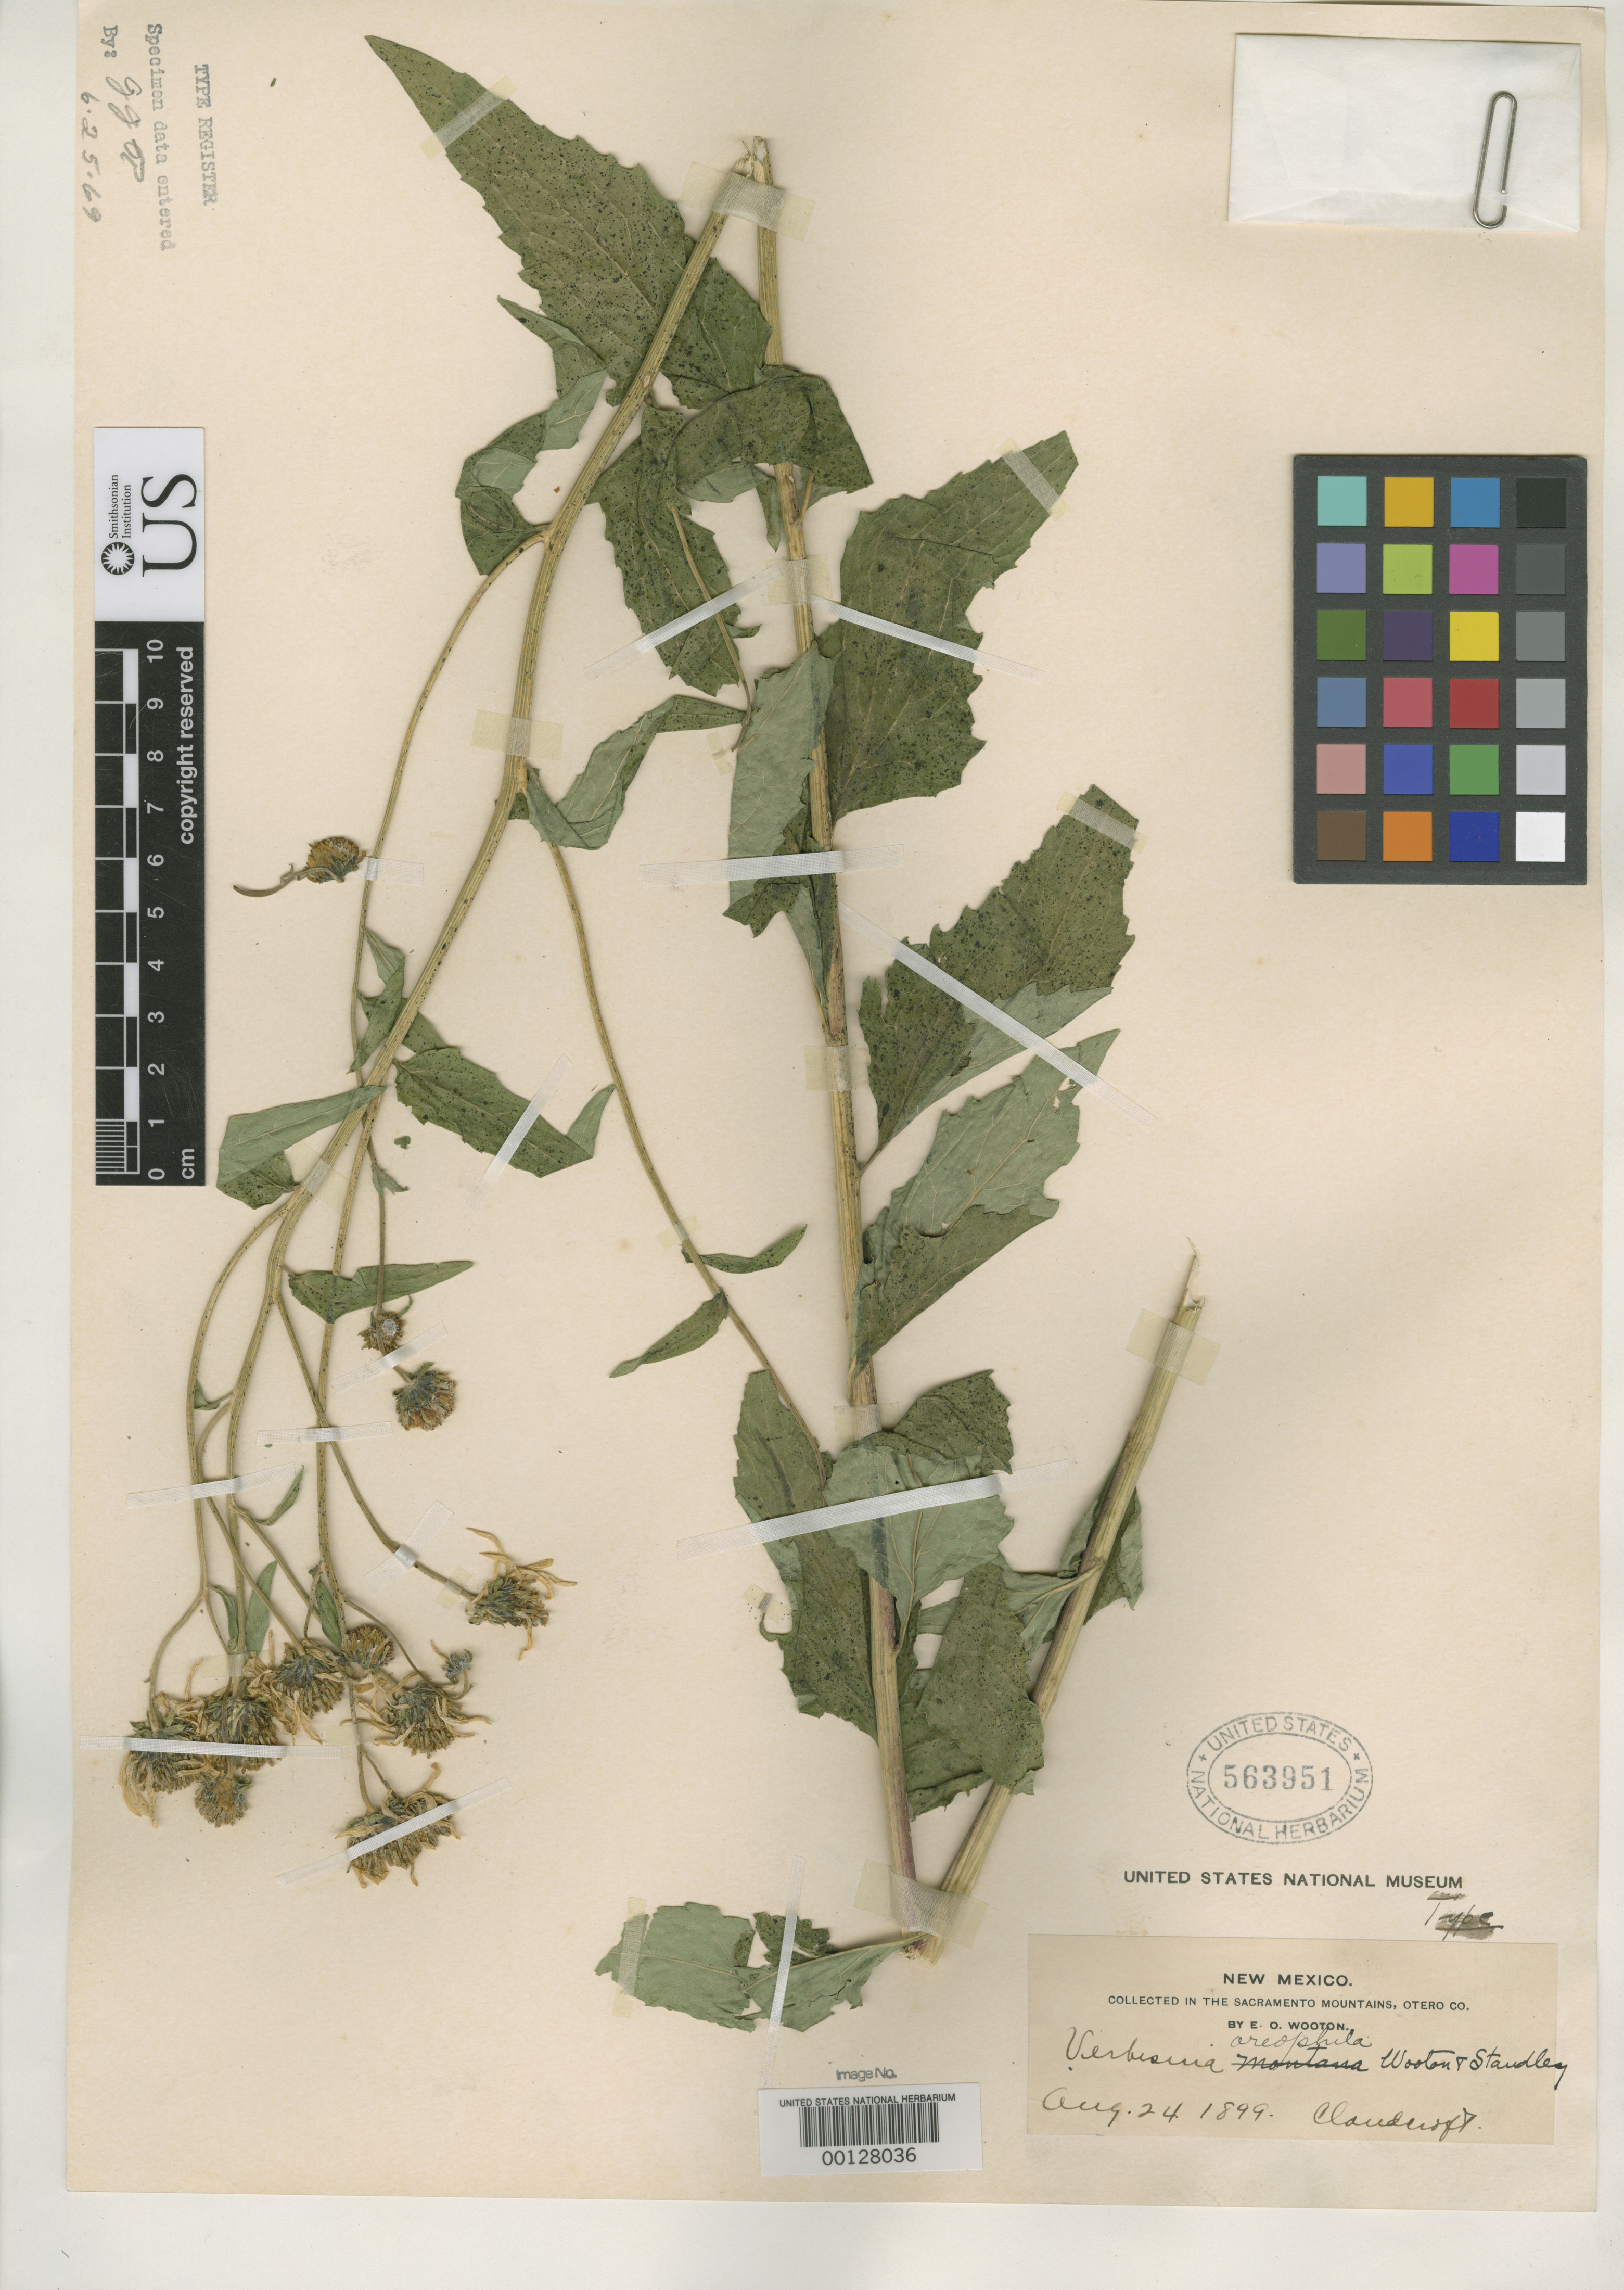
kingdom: Plantae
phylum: Tracheophyta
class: Magnoliopsida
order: Asterales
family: Asteraceae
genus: Verbesina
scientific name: Verbesina oreophila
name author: Wooton & Standl.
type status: Holotype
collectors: E. O. Wooton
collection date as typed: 24 Aug 1899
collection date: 1899-08-24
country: United States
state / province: New Mexico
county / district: Otero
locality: Cloudcraft, sacramento Mountains.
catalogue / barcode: US 563951